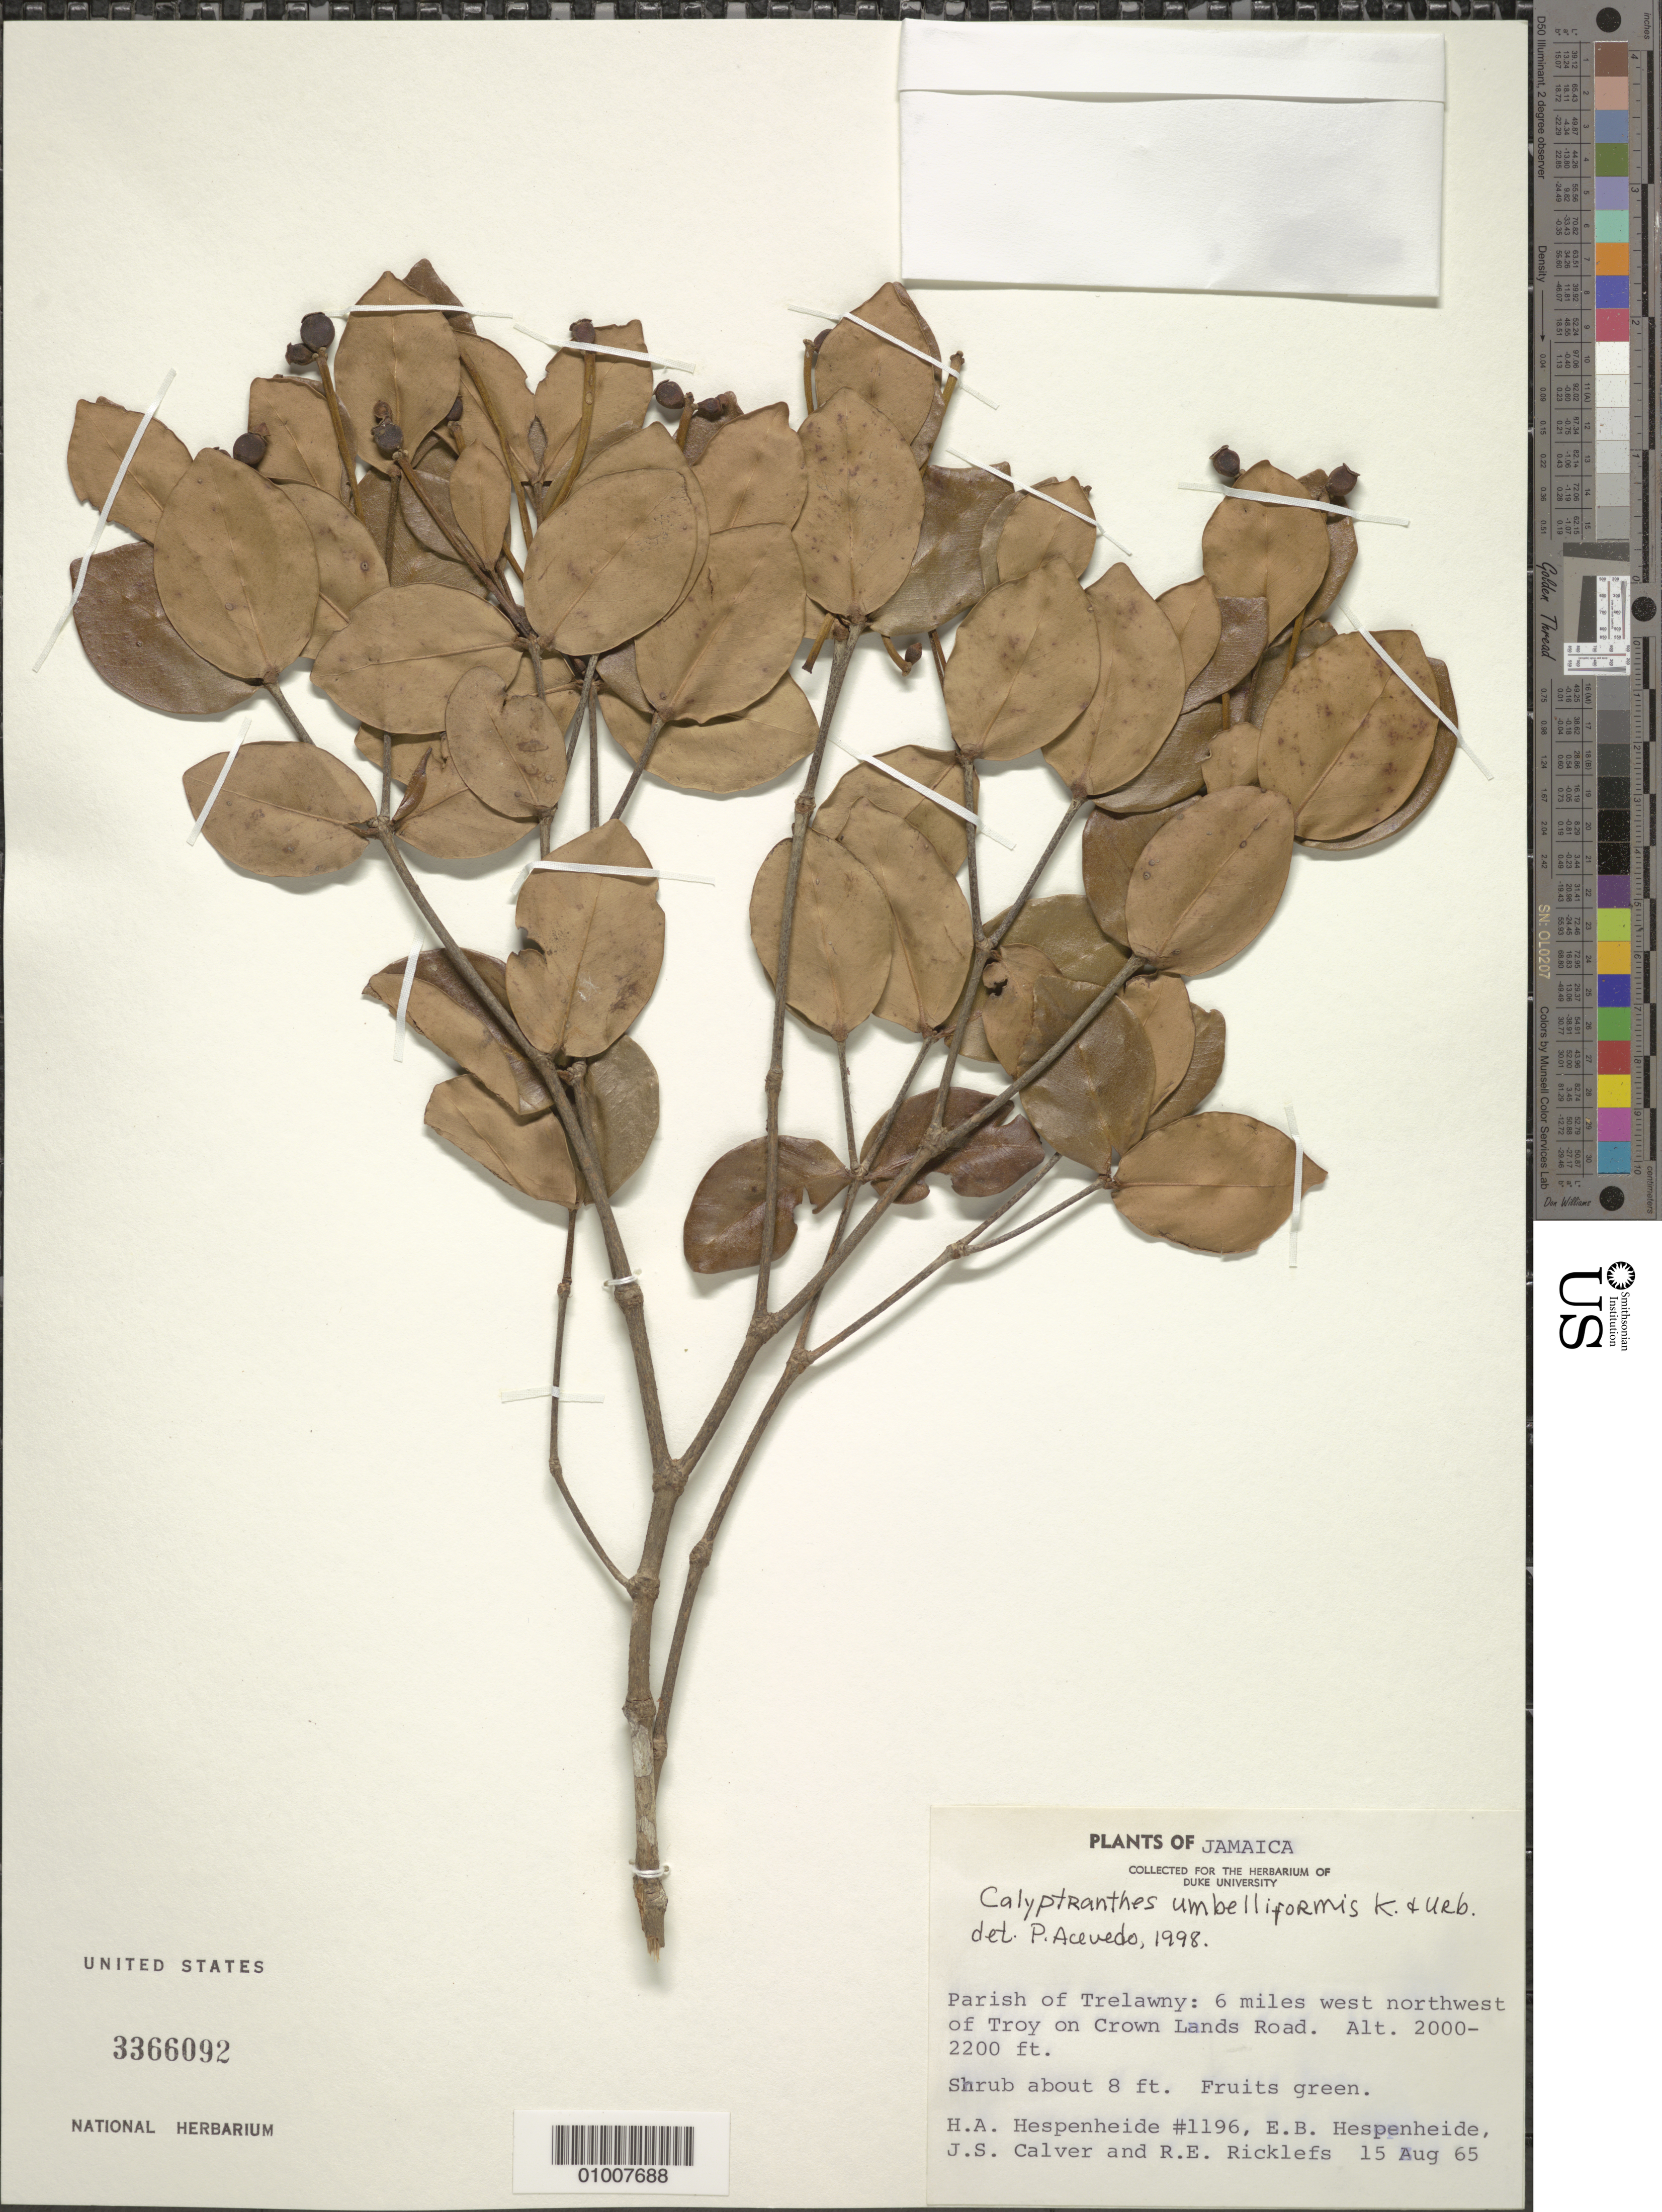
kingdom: Plantae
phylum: Tracheophyta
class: Magnoliopsida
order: Myrtales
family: Myrtaceae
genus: Myrcia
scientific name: Myrcia umbelliformis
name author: (Krug & Urb.) K. Campbell & K. Samra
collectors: H. A. Hespenheide, E. Hespenheide, J. Calver & R. Ricklefs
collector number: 1196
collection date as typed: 15 Aug 1965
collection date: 1965-08-15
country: Jamaica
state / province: Trelawny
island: Jamaica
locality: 6 miles west northwest of Troy, on Crown Lands Road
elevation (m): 610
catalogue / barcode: US 3366092